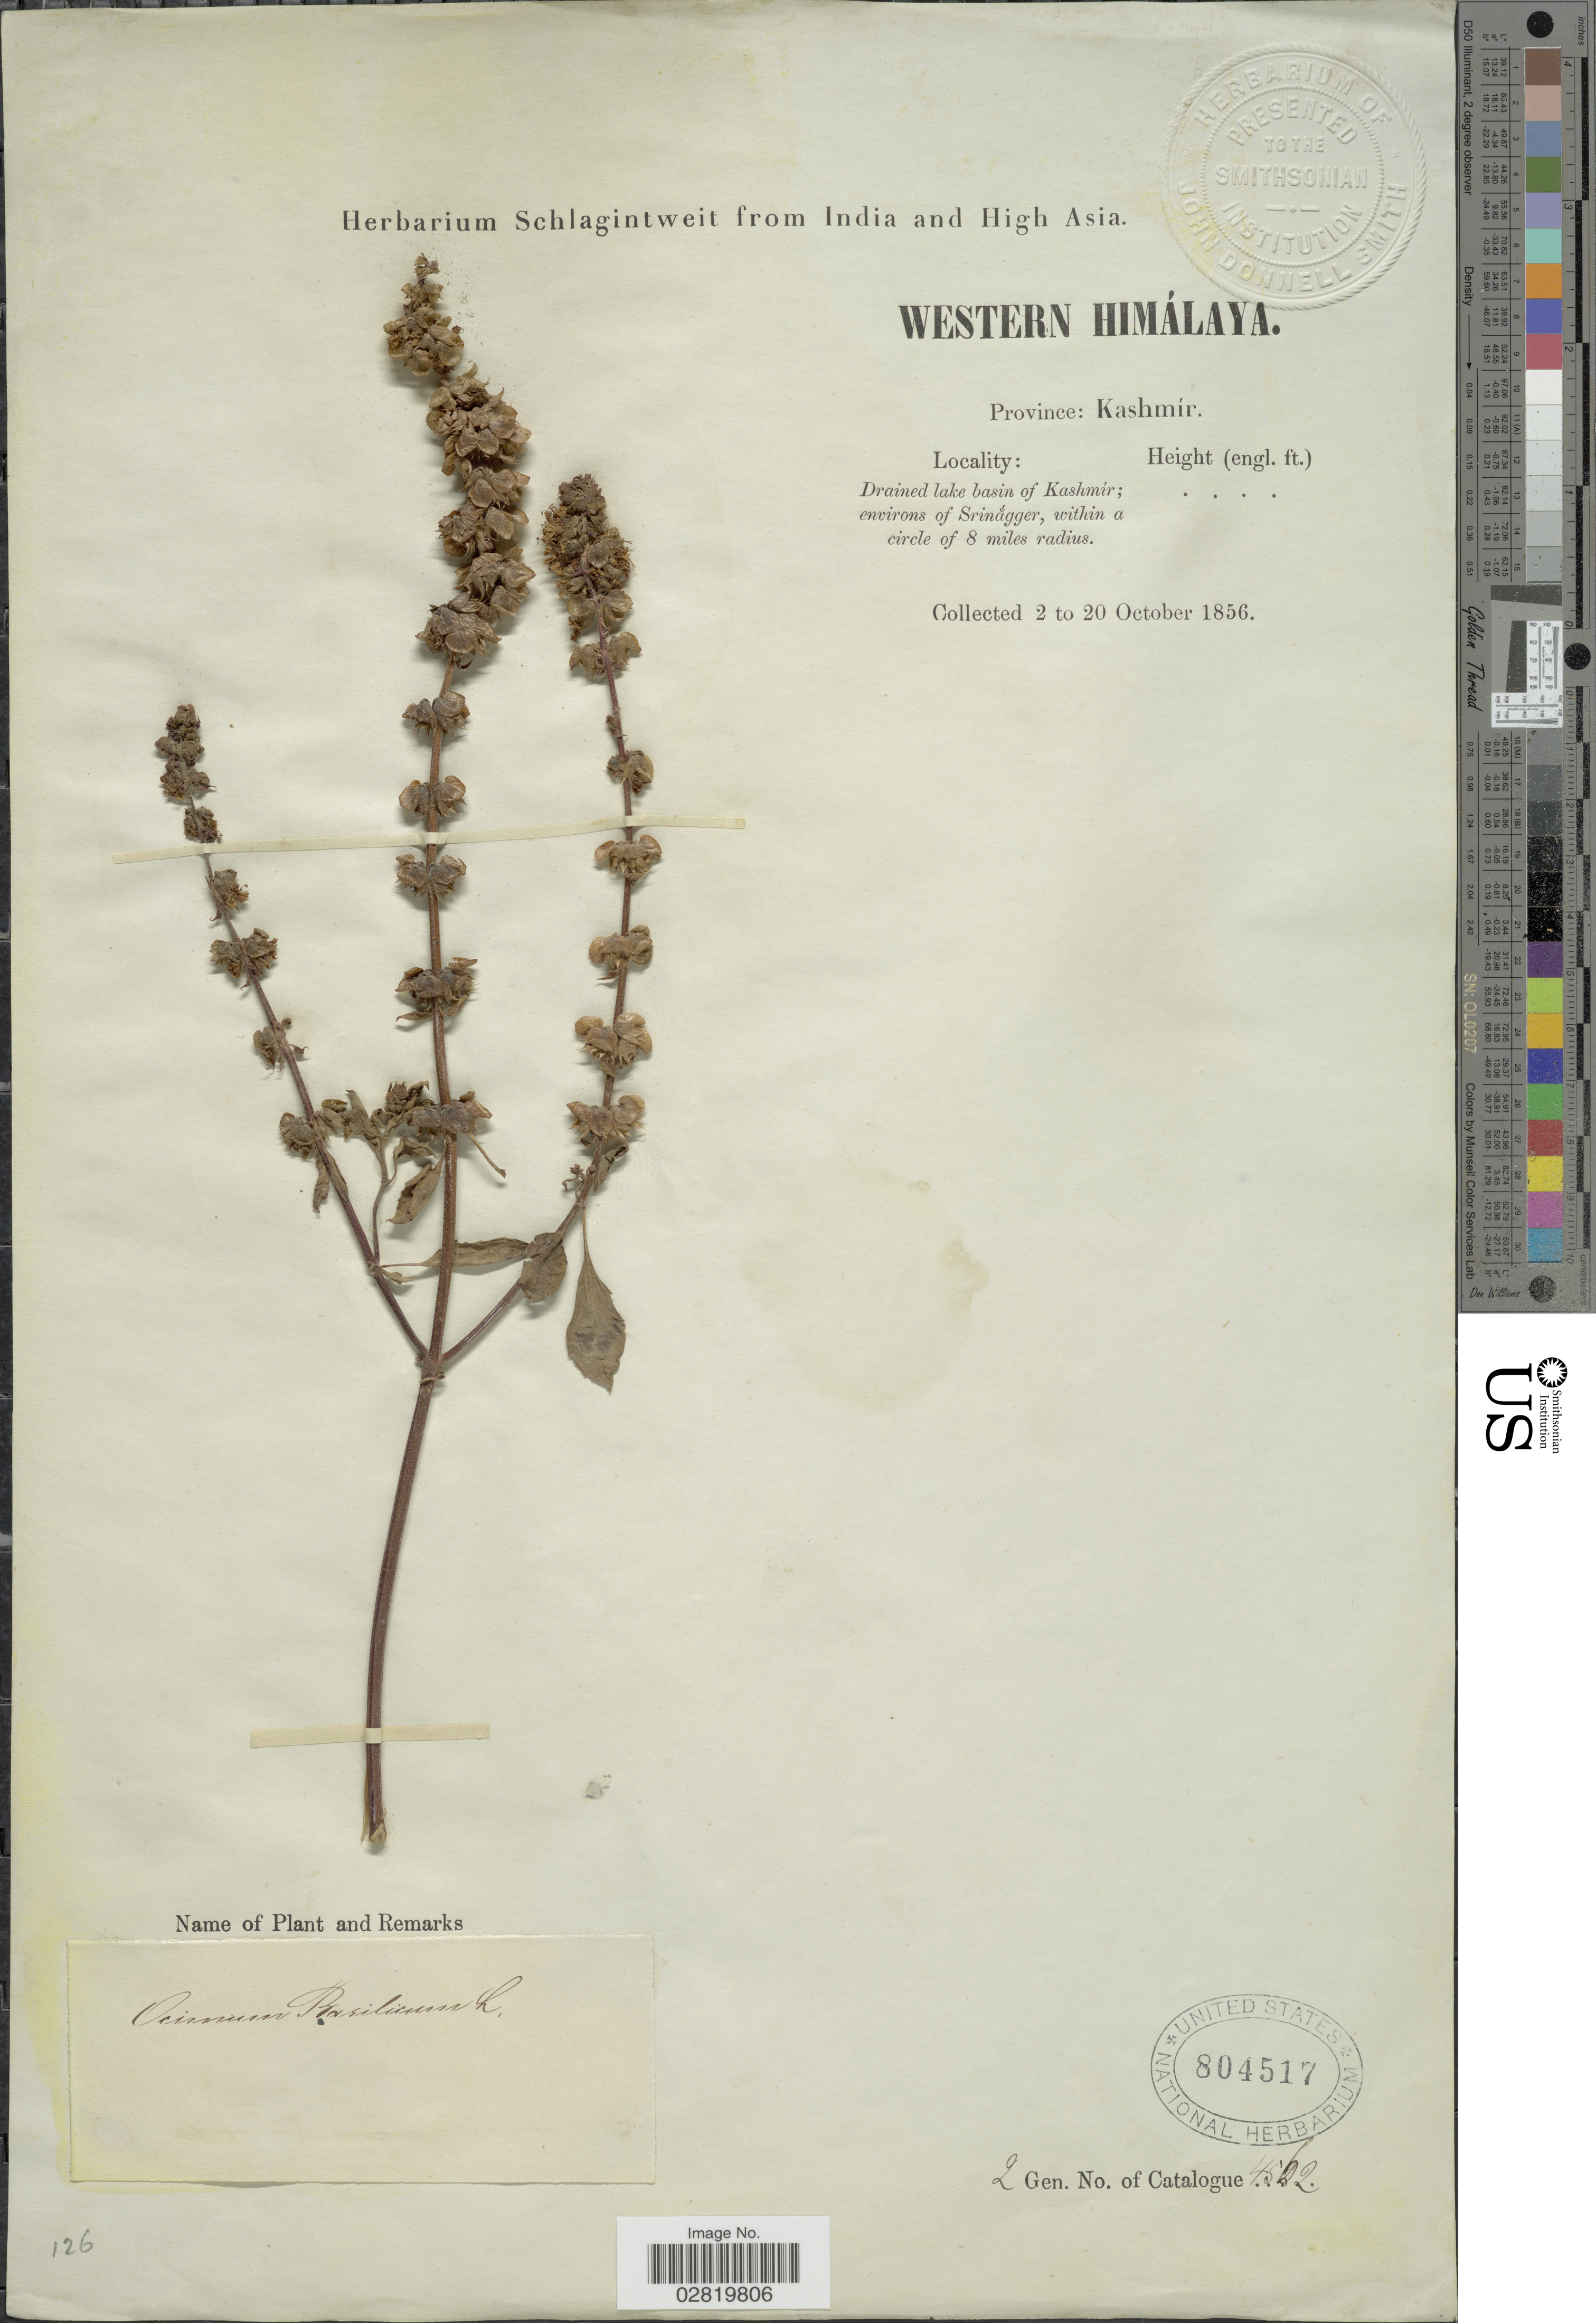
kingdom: Plantae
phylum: Tracheophyta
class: Magnoliopsida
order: Lamiales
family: Lamiaceae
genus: Ocimum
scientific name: Ocimum basilicum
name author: L.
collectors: ex herb. Schlagintweit from India and High Asia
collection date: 1856-10-02/1856-10-20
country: India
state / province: Jammu and Kashmir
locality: Western Himálaya, Province: Kashmir, Drained lake basin of Kashmír; environs of Srinagger, within a circle of 8 miles radius.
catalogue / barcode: US 804517